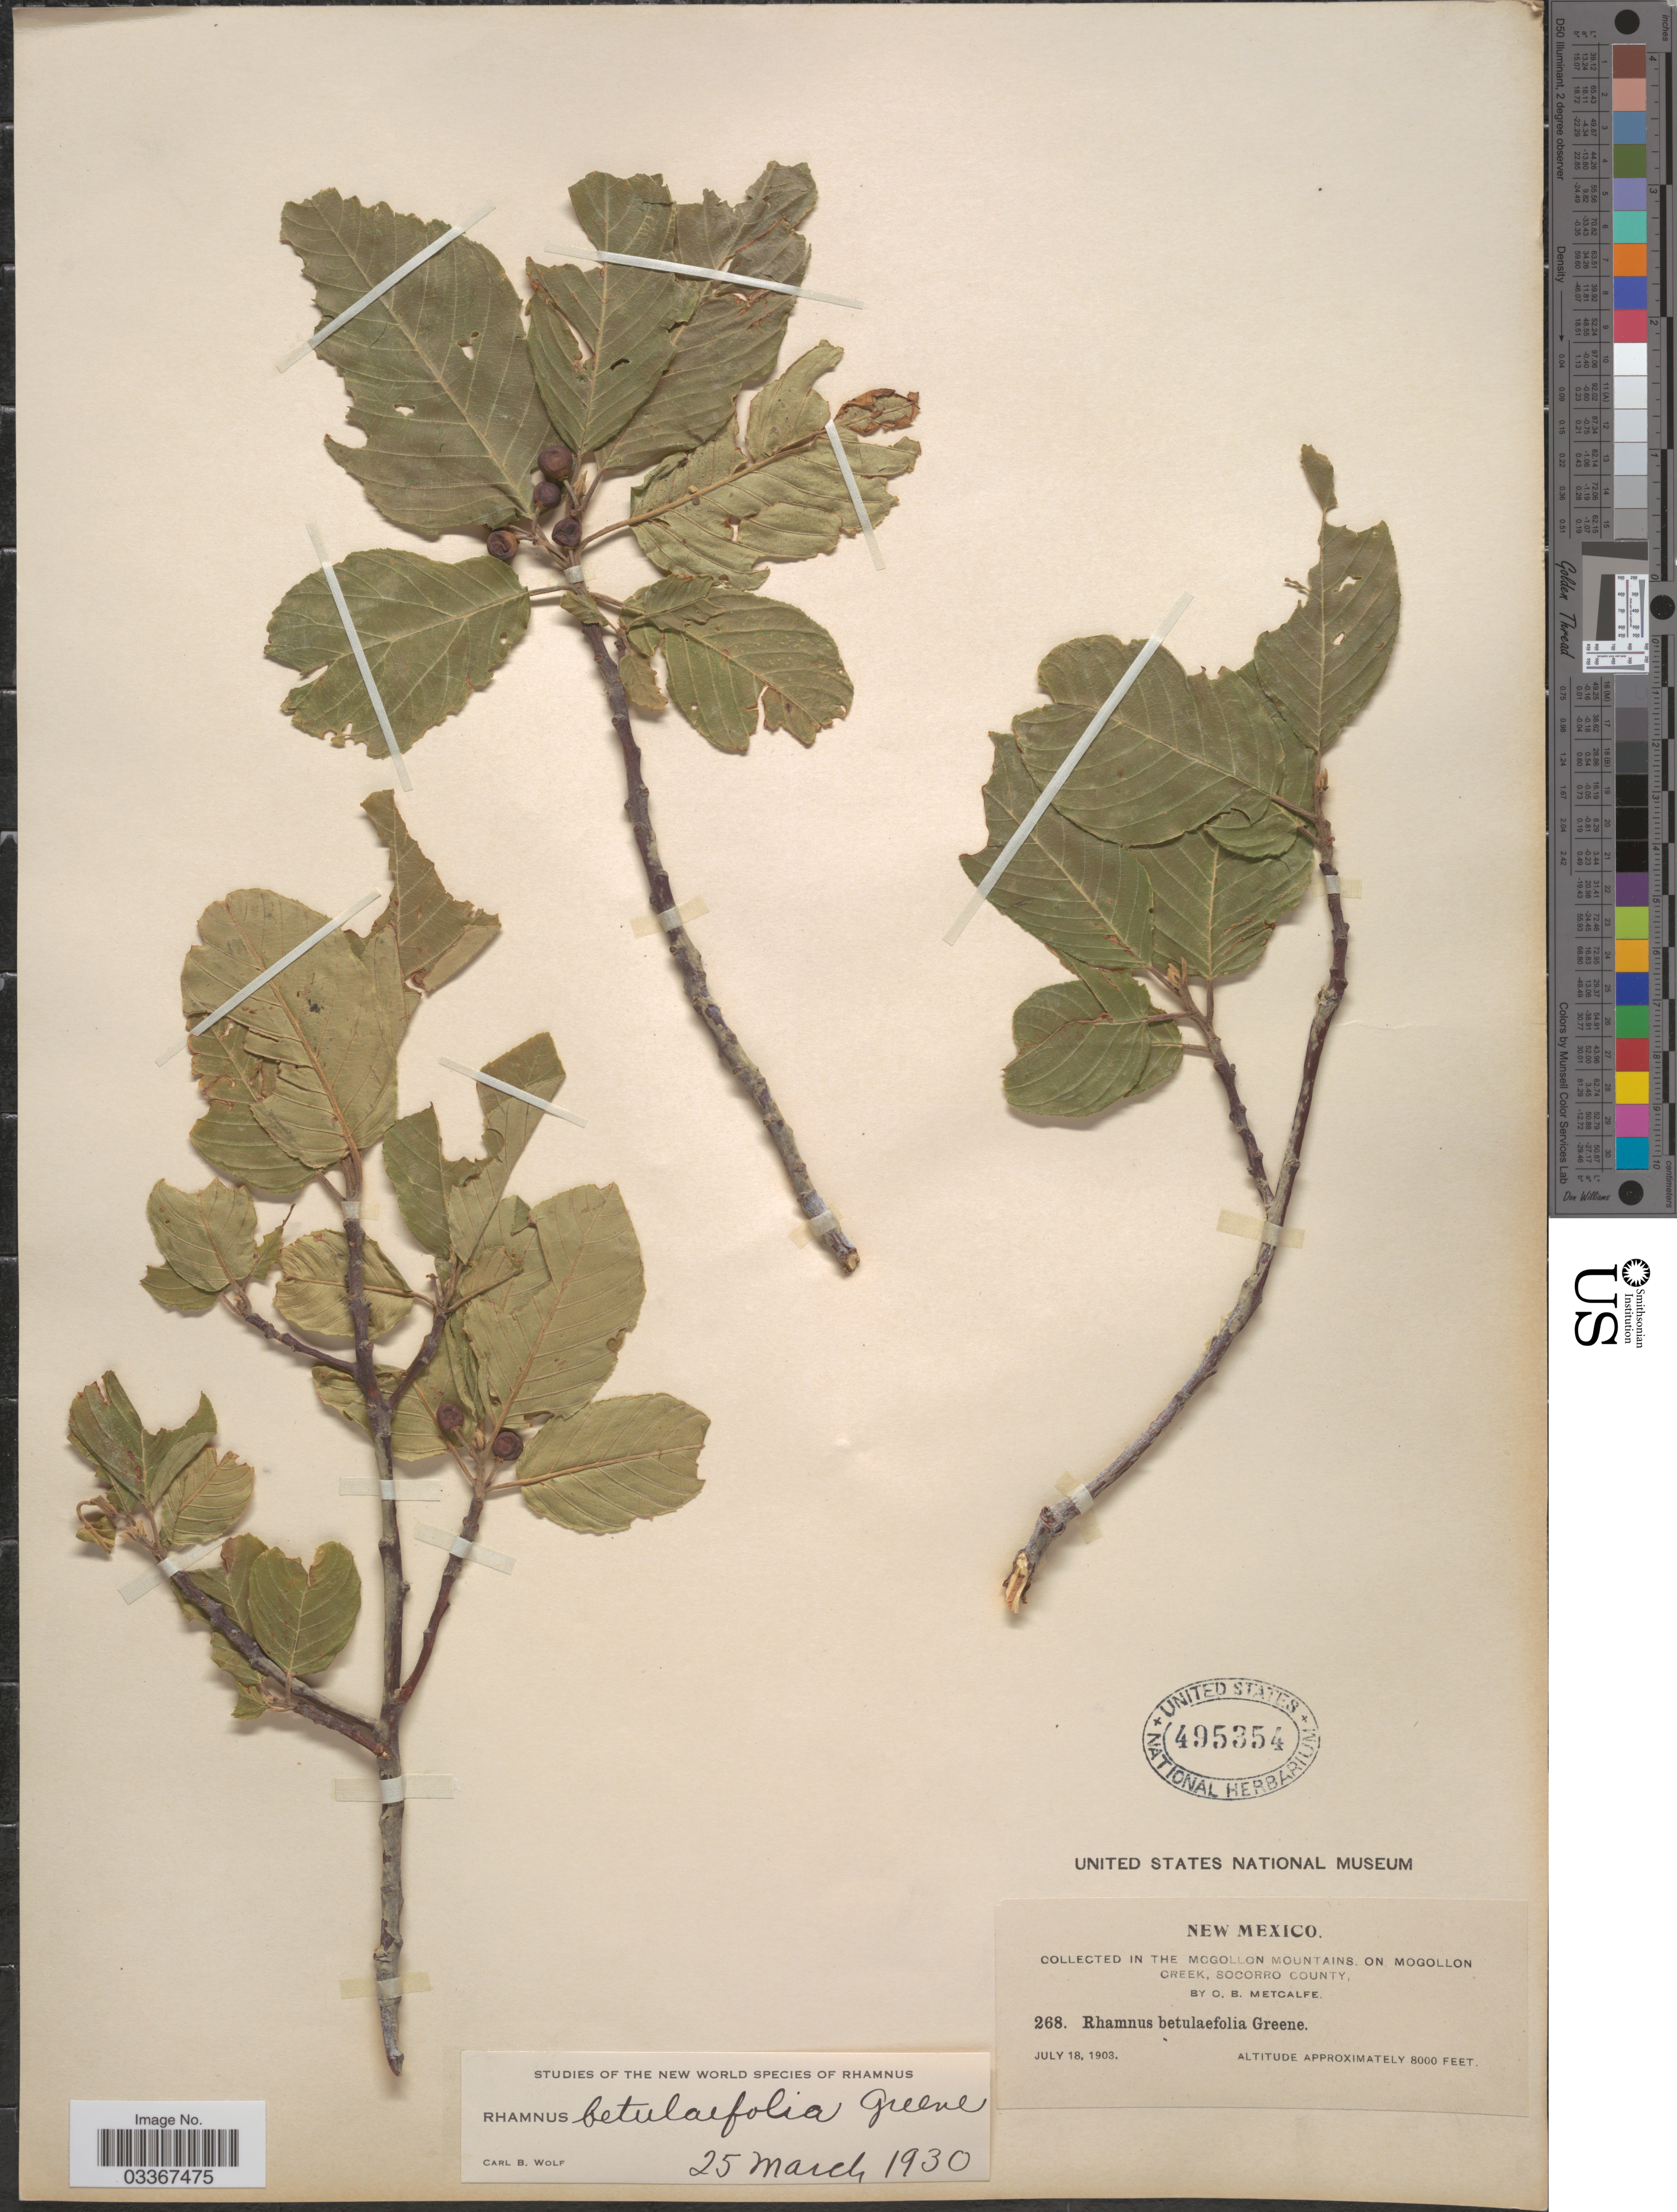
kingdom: Plantae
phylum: Tracheophyta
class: Magnoliopsida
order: Rosales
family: Rhamnaceae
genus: Frangula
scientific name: Frangula betulifolia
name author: (Greene) Grubov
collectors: O. B. Metcalfe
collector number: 368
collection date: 1903-07-18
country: United States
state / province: New Mexico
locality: In the Mogollon Mountains. On Mogollon Creek, Socorro County.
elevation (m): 2438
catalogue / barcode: US 495354